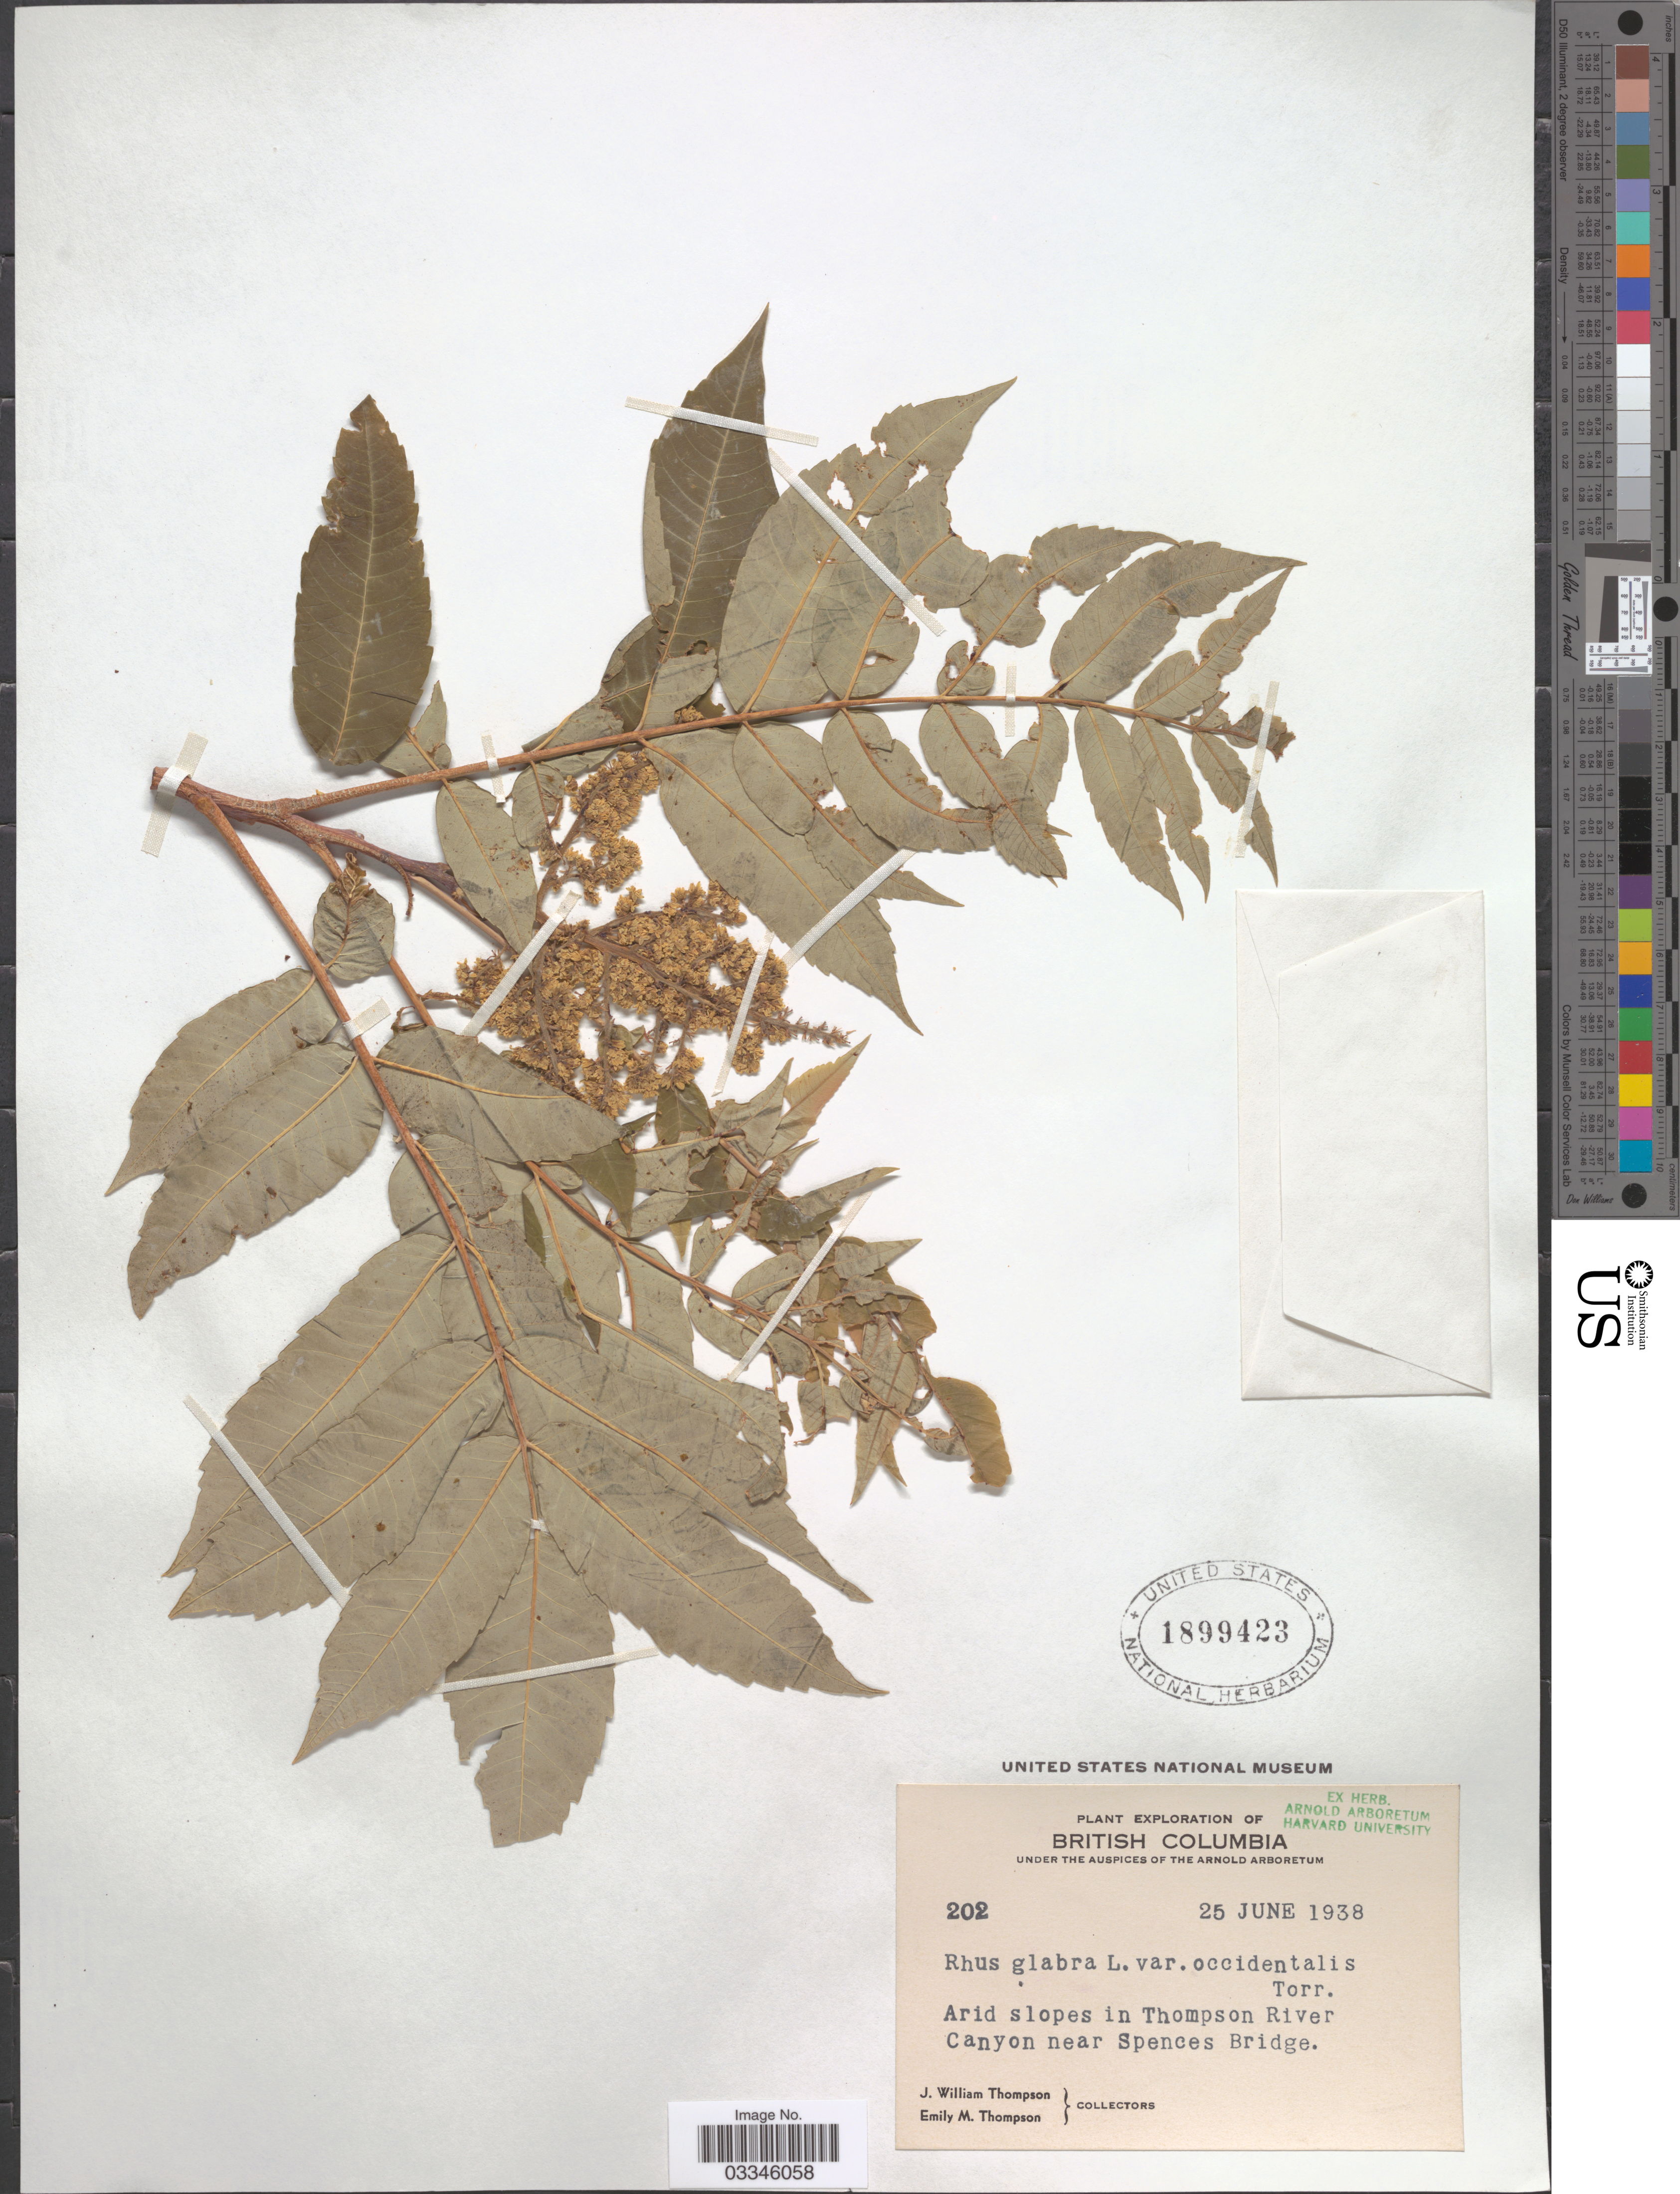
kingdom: Plantae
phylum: Tracheophyta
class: Magnoliopsida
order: Sapindales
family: Anacardiaceae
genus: Rhus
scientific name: Rhus glabra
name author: L.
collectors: J. W. Thompson & E. M. Thompson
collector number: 202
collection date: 1938-06-25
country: Canada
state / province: British Columbia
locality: Arid slopes in Thompson River Canyon near Spences Bridge.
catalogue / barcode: US 1899423